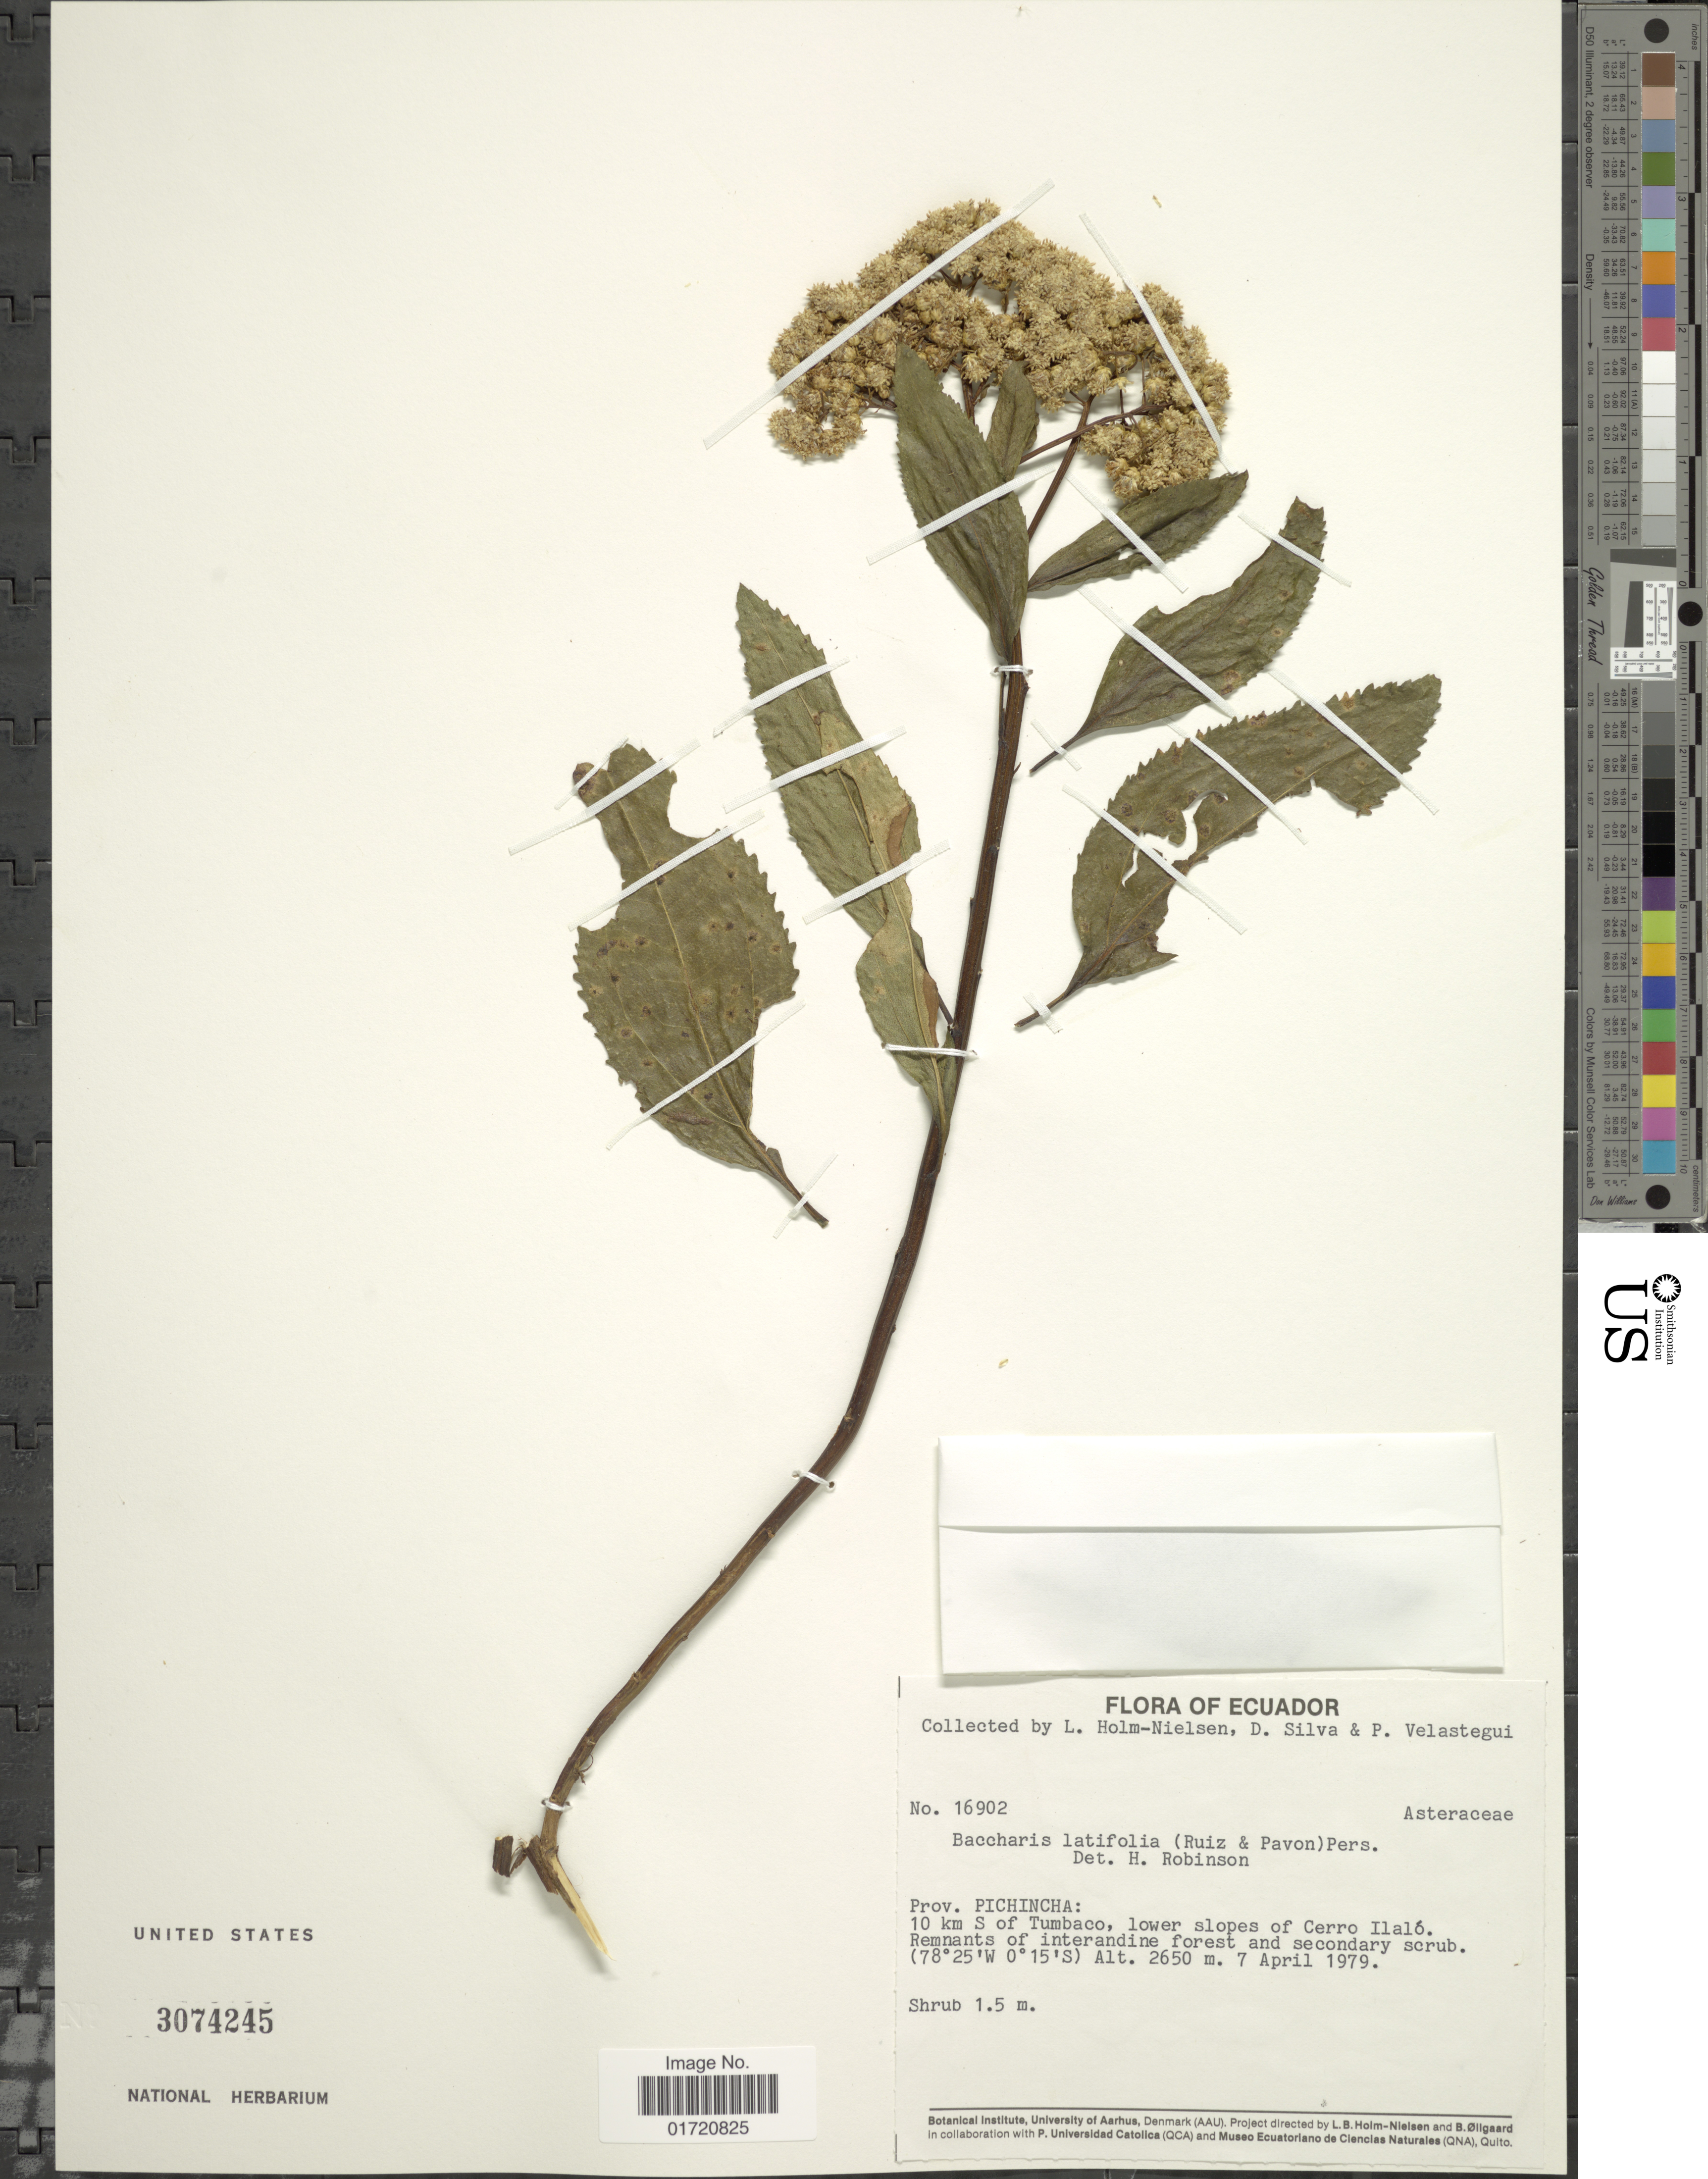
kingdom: Plantae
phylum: Tracheophyta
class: Magnoliopsida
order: Asterales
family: Asteraceae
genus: Baccharis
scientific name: Baccharis latifolia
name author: (Ruiz & Pav.) Pers.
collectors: L. B. Holm-Nielsen, D. Silva & P. Velastegui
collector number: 16902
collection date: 1979-04-07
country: Ecuador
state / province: Pichincha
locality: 10 km S of Tumbaco, lower slopes of Cerro Ilalo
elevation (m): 2650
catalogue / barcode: US 3074245